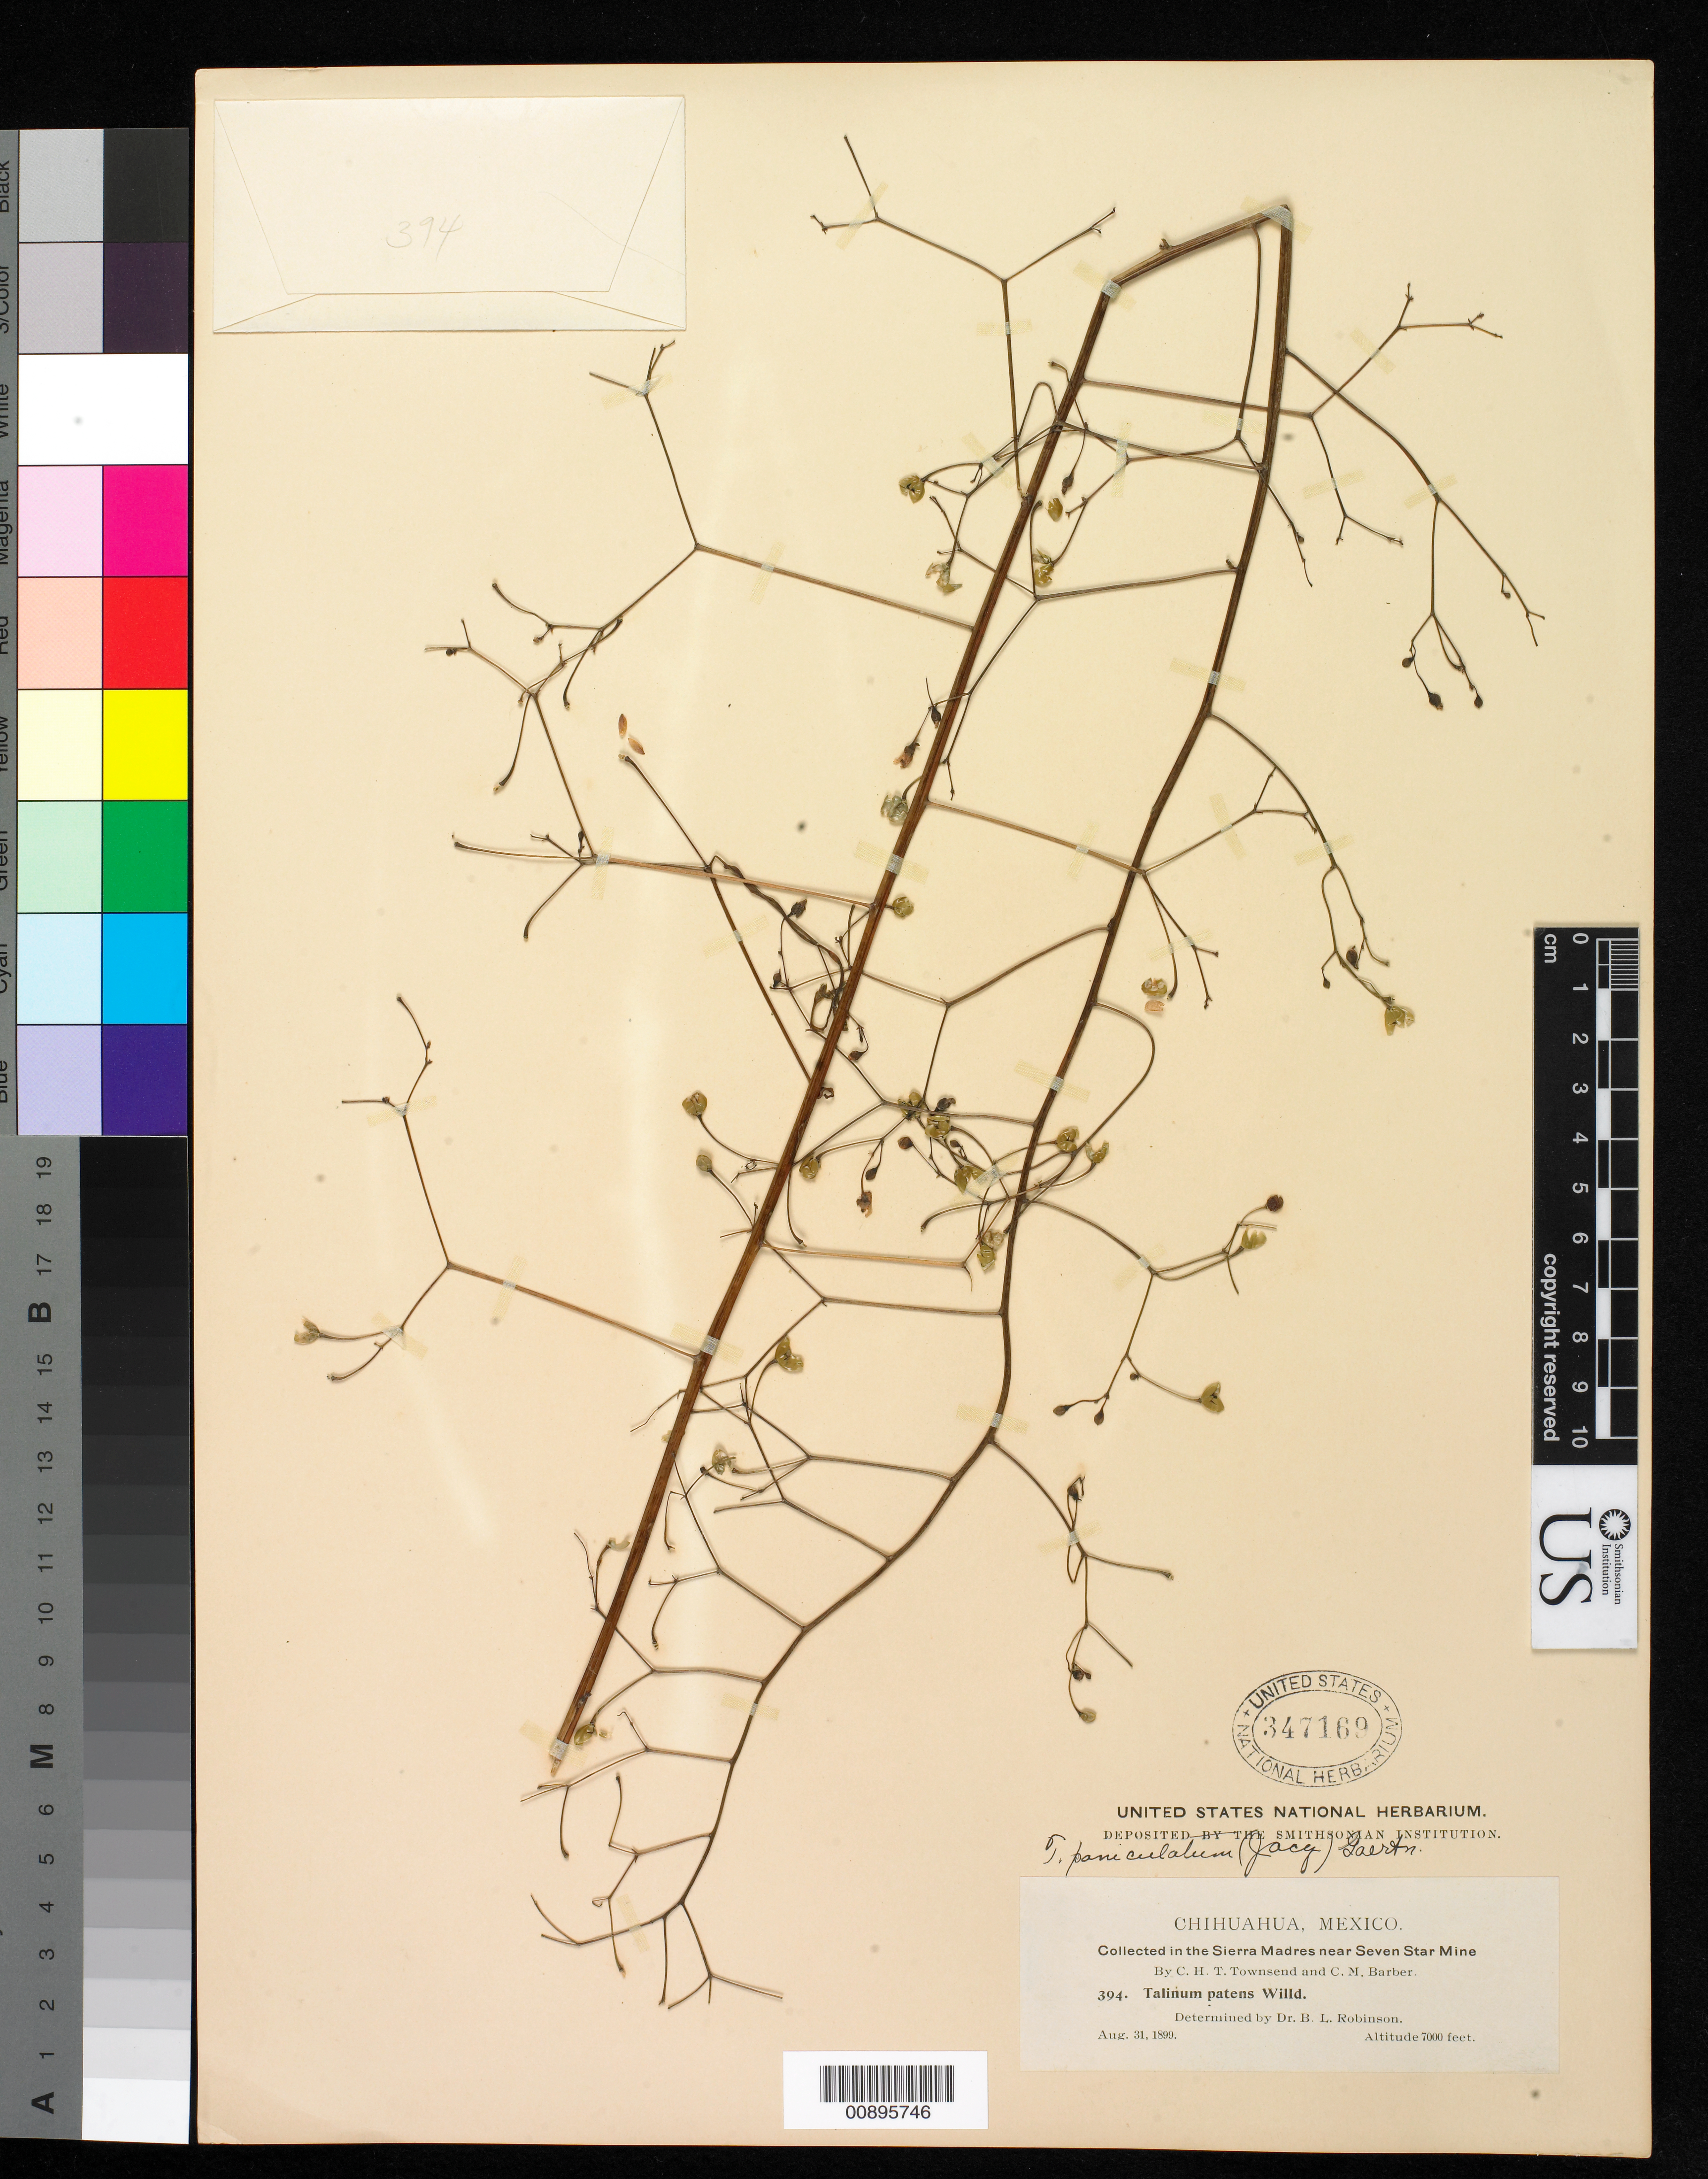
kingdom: Plantae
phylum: Tracheophyta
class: Magnoliopsida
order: Caryophyllales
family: Talinaceae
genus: Talinum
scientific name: Talinum paniculatum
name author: (Jacq.) Gaertn.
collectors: C. H. T. Townsend & C. Barber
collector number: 394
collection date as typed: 31 Aug 1899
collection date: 1899-08-31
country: Mexico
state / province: Chihuahua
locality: Sierra Madre near Seven Star Mine, Chihuahua.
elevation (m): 2134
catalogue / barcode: US 347169